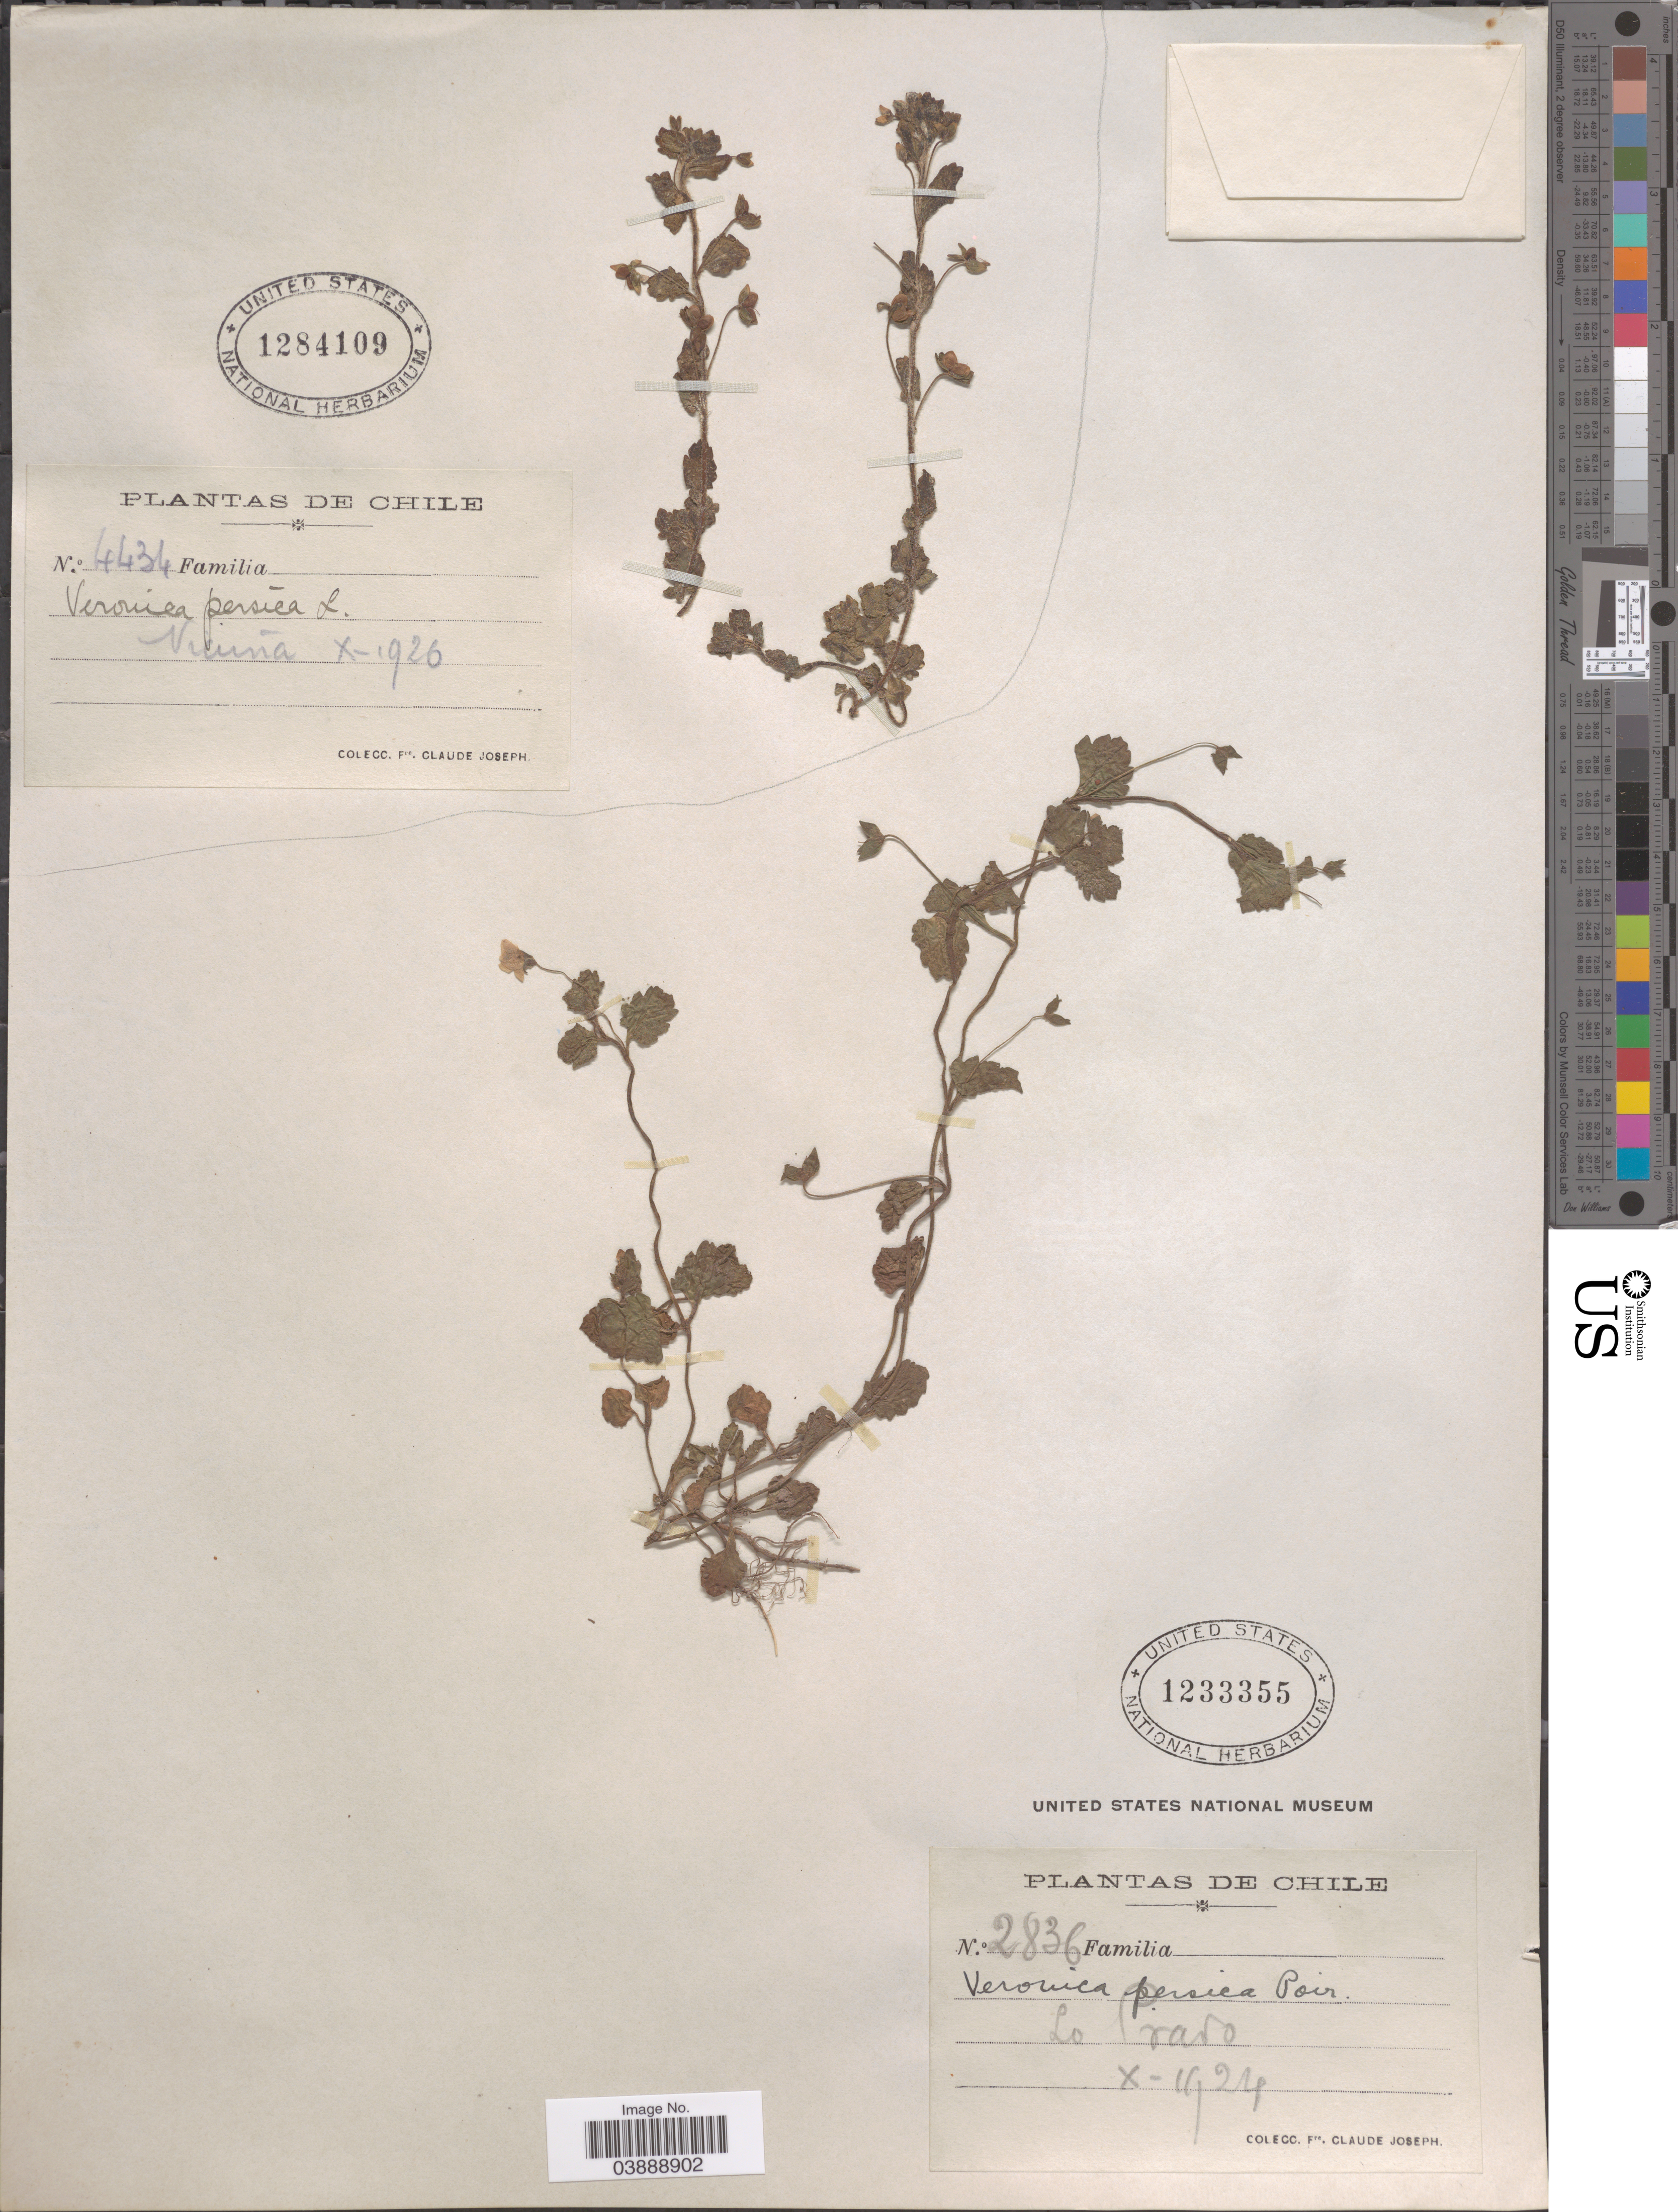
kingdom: Plantae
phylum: Tracheophyta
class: Magnoliopsida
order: Lamiales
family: Plantaginaceae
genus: Veronica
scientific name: Veronica persica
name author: Poir.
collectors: Bro. Claude-Joseph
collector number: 2836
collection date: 1924-10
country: Chile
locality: Lo Prado.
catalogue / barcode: US 1233355-2